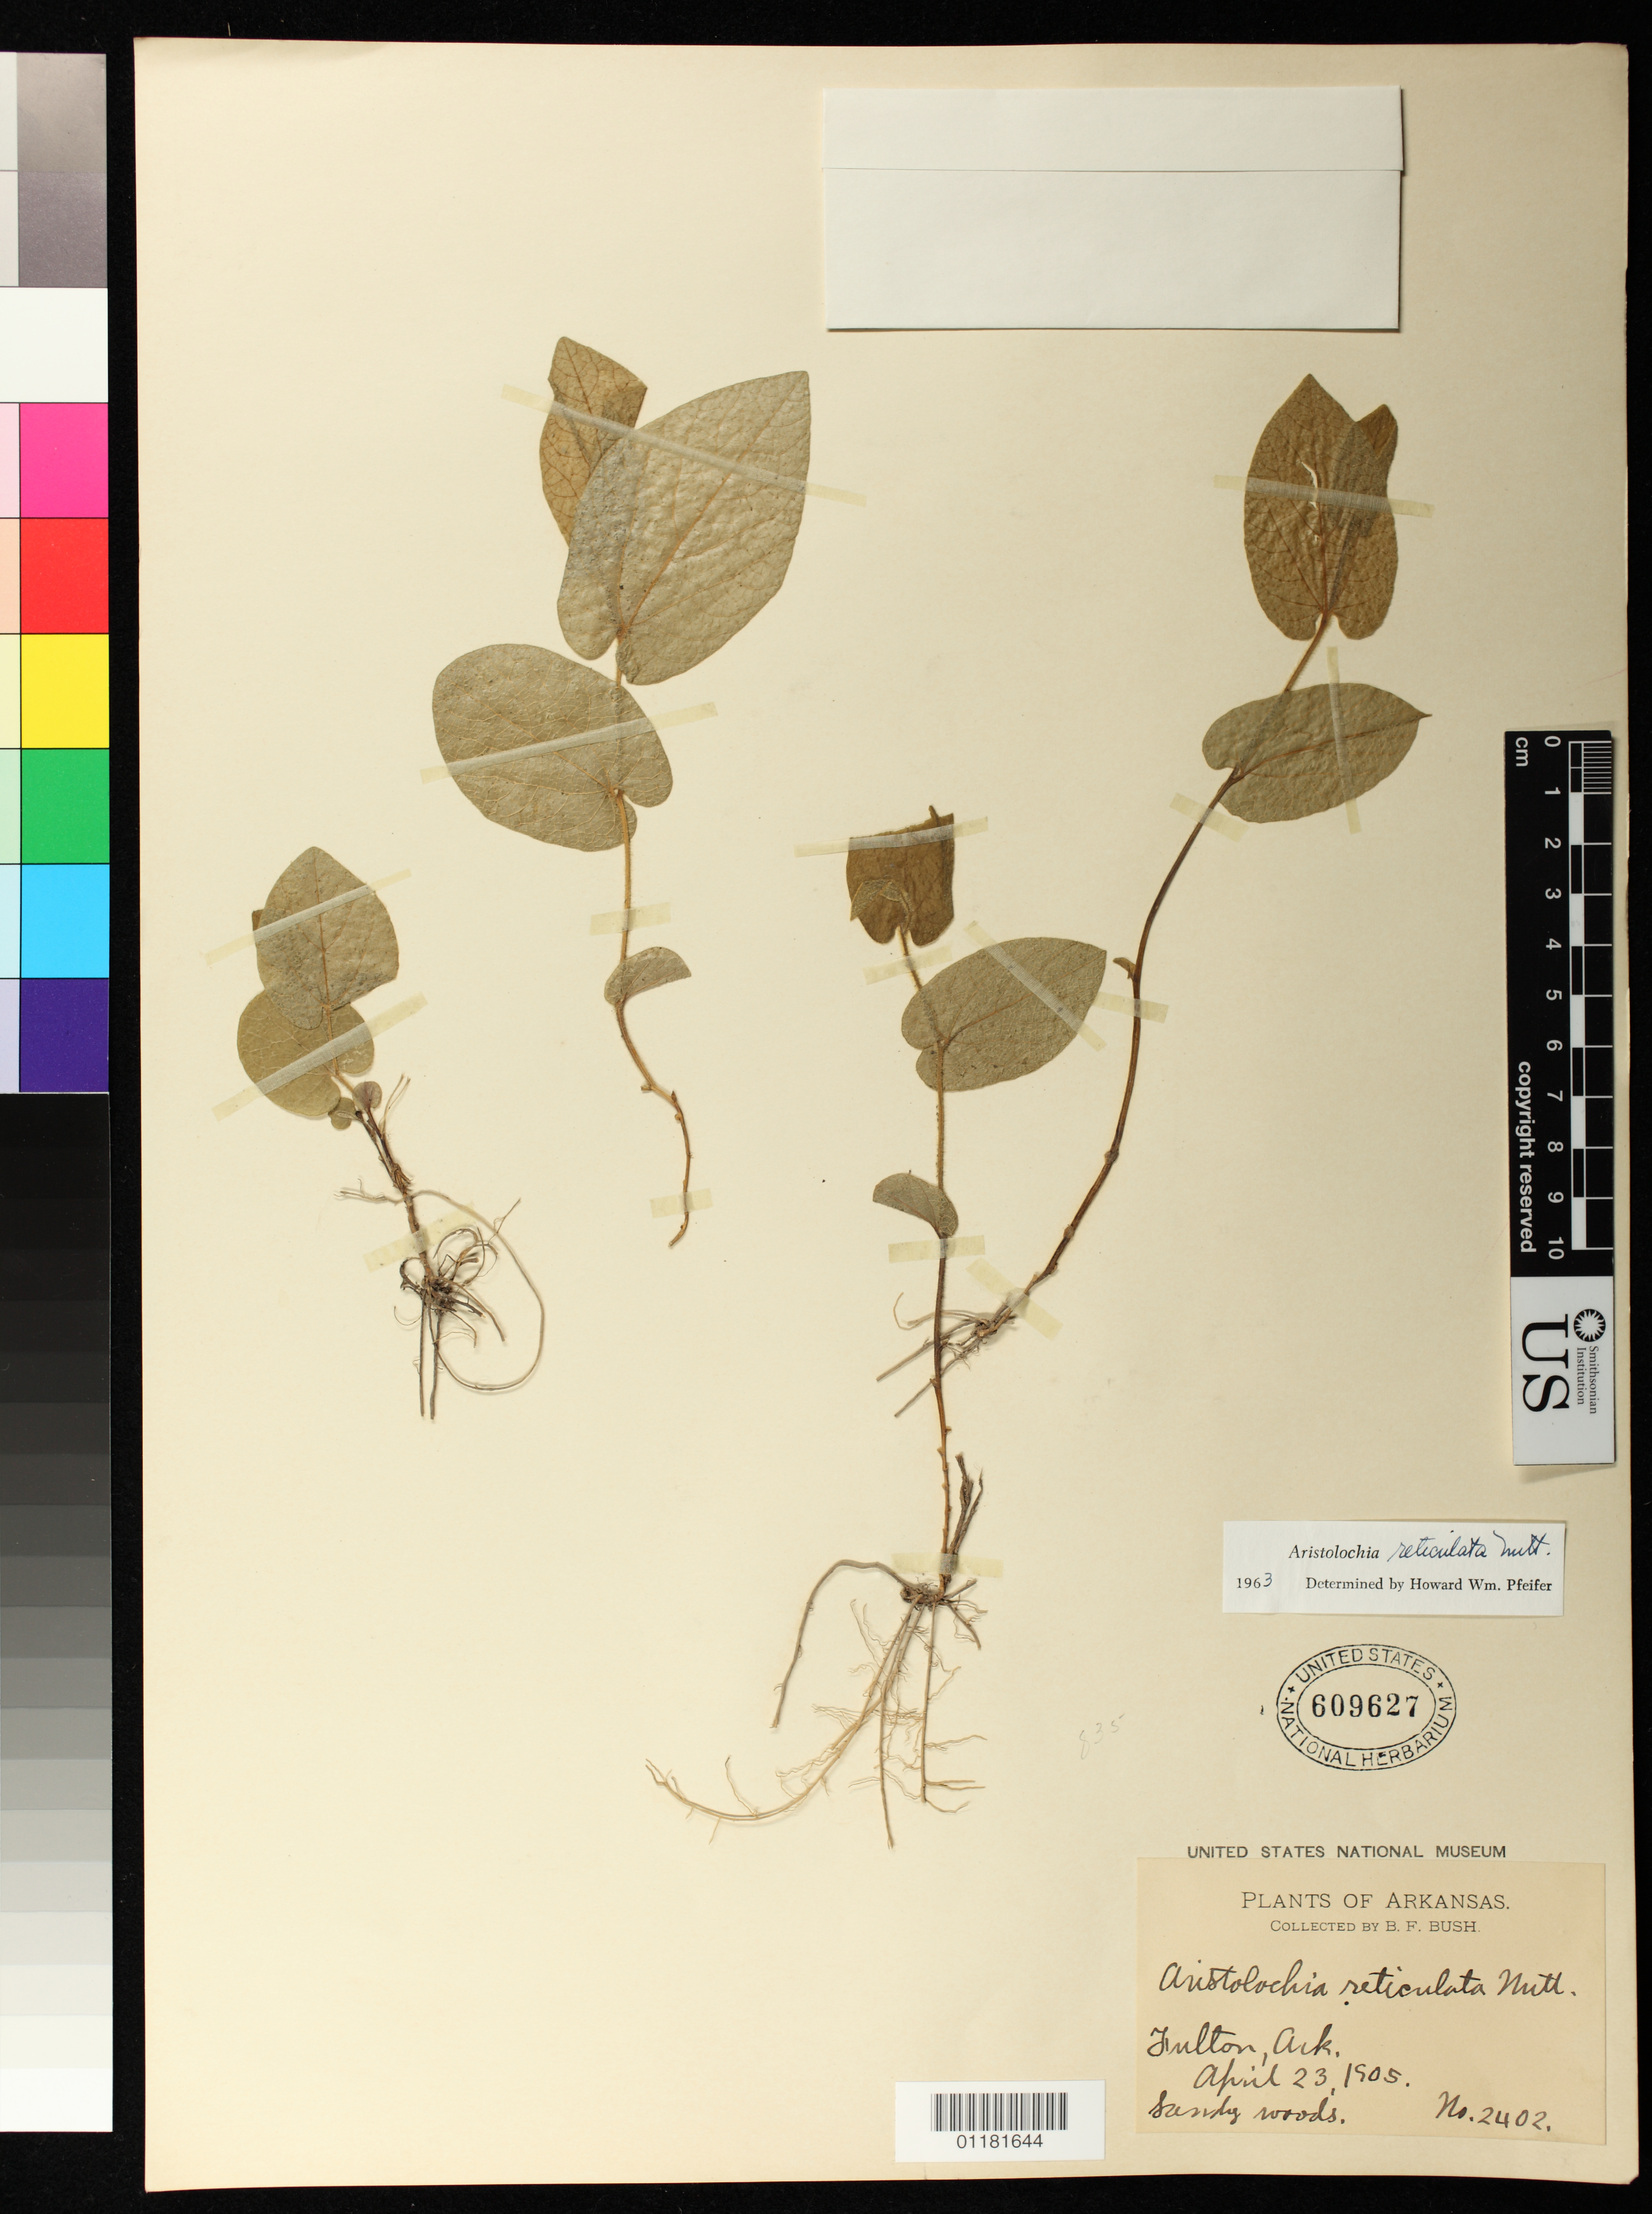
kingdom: Plantae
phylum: Tracheophyta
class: Magnoliopsida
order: Piperales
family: Aristolochiaceae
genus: Aristolochia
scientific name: Aristolochia reticulata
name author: Nutt.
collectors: B. F. Bush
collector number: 2402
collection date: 1905-04-23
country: United States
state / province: Arkansas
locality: Fulton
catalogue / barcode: US 609627